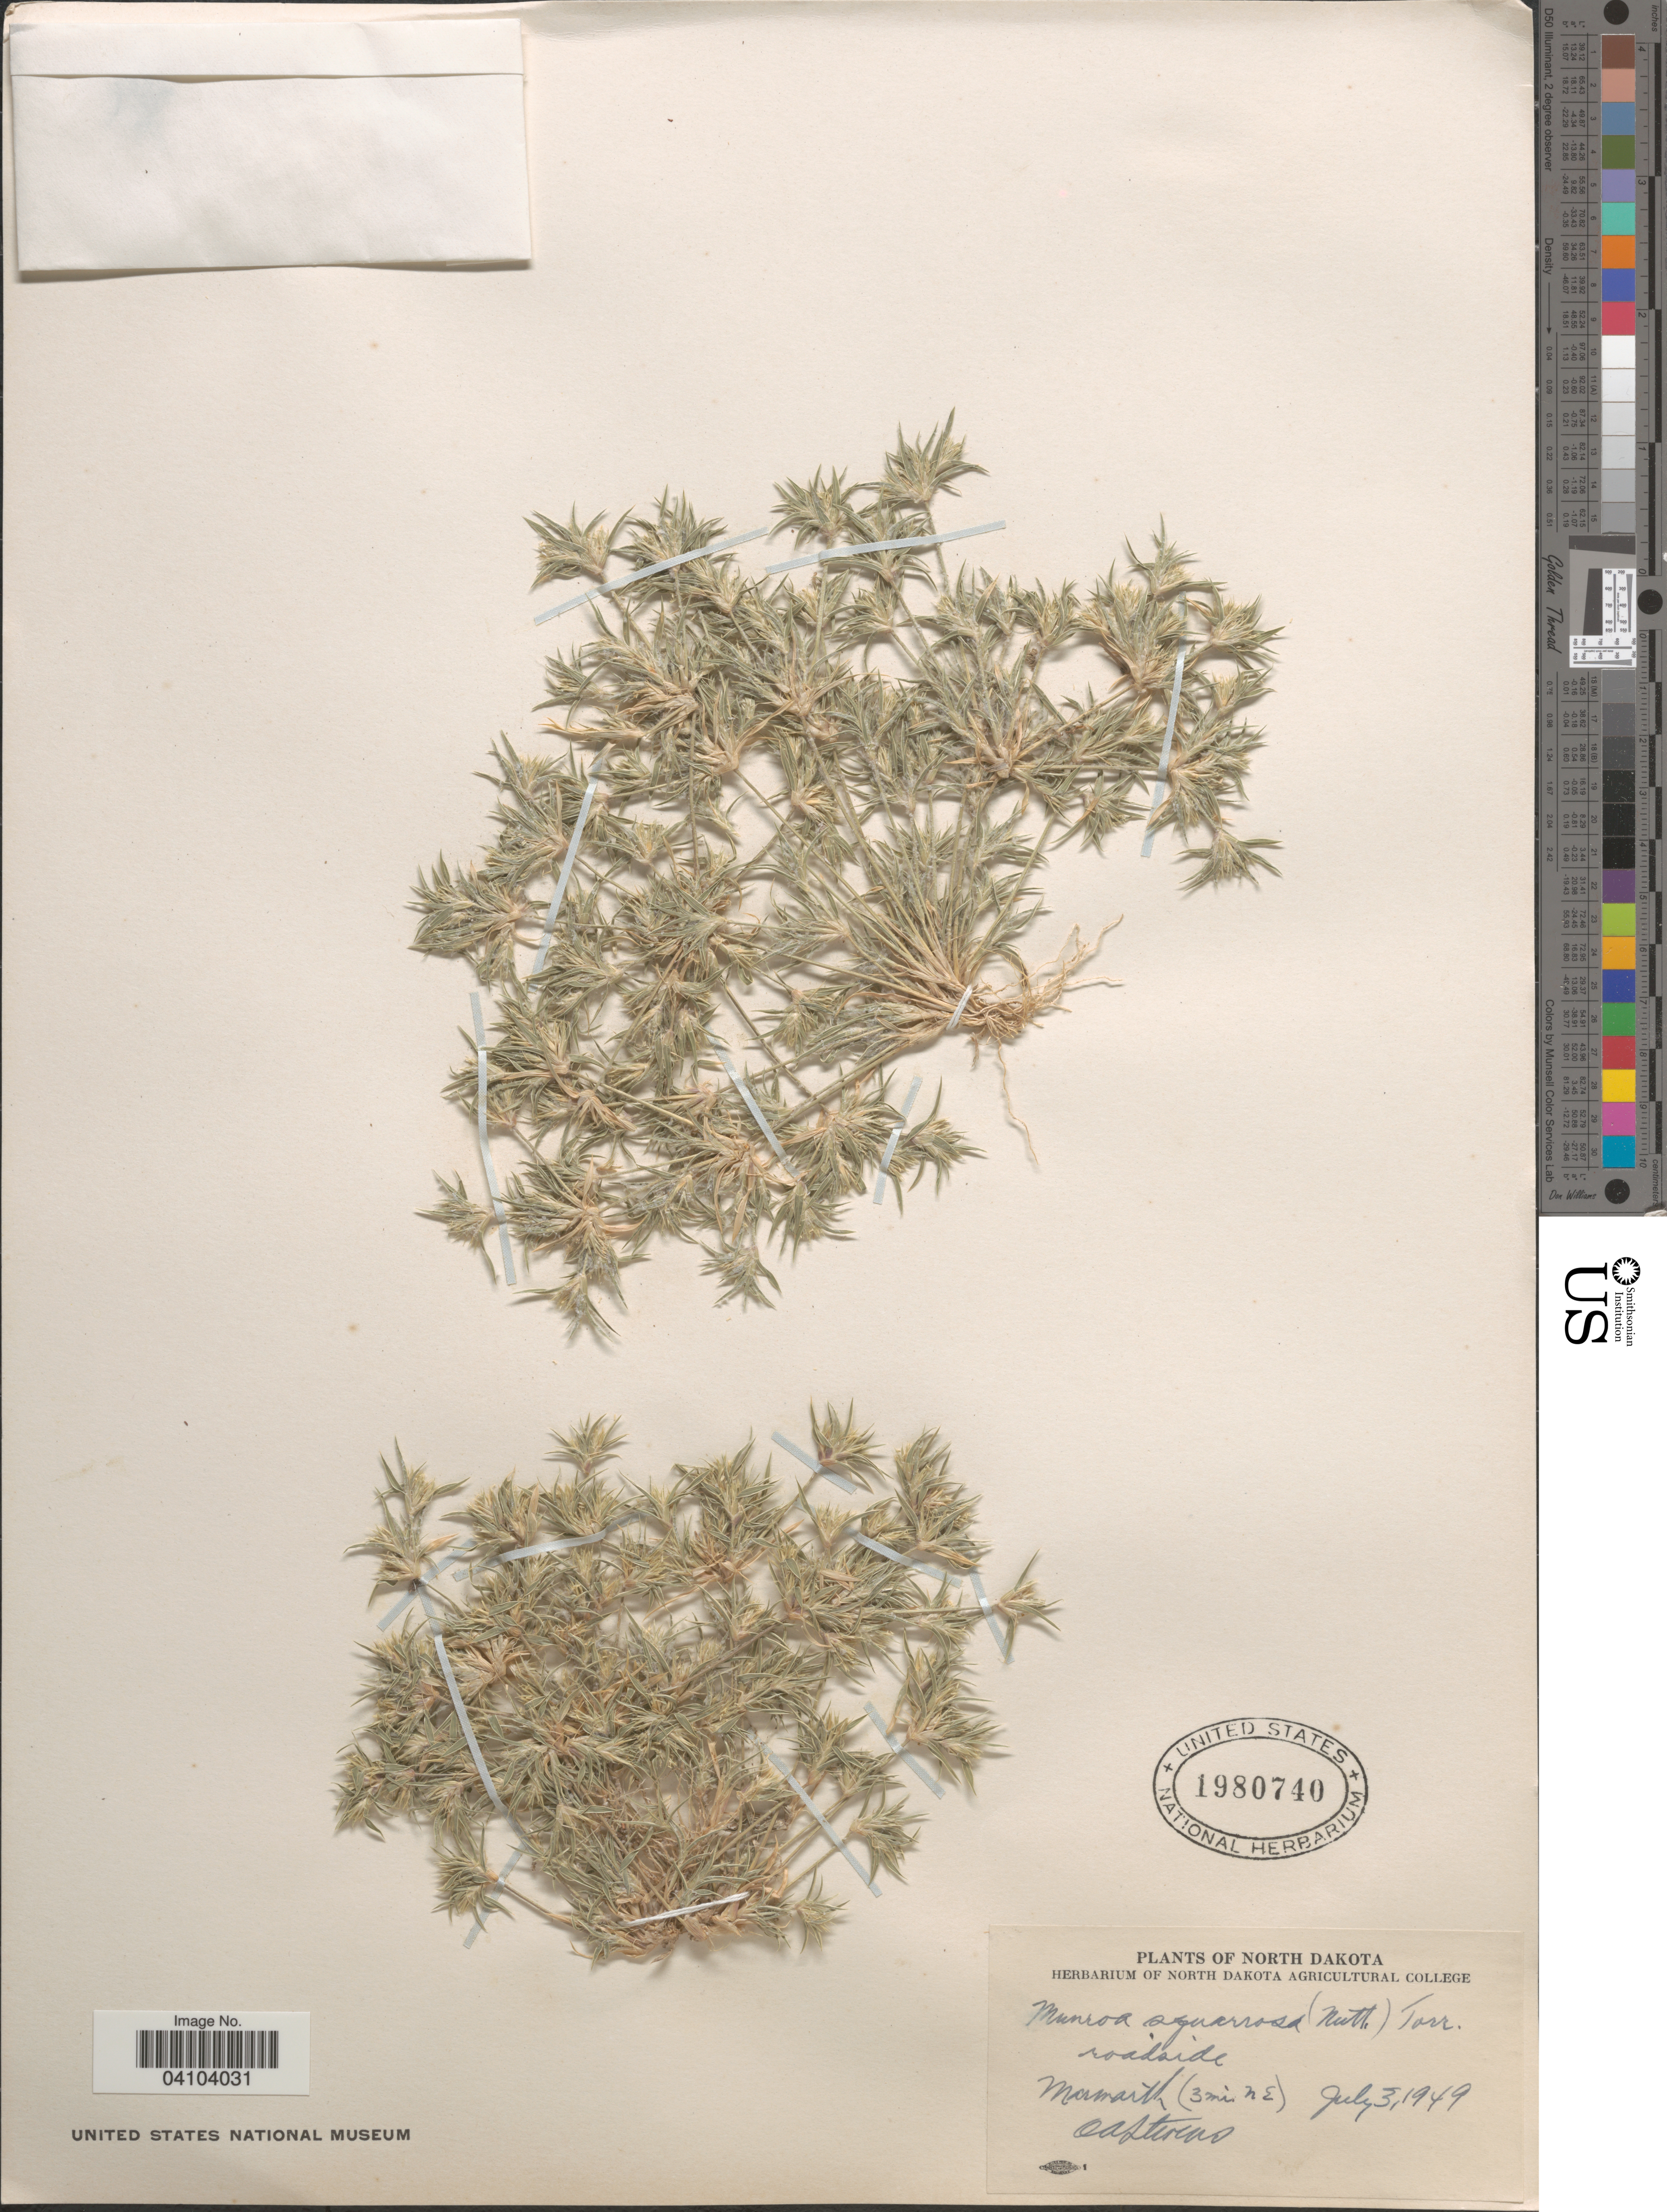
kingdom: Plantae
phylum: Tracheophyta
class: Liliopsida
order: Poales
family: Poaceae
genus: Munroa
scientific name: Munroa squarrosa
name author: (Nutt.) Torr.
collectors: O. A. Stevens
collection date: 1949-07-03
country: United States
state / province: North Dakota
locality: Roadside. Marmarth (3 mi N E).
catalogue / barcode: US 1980740